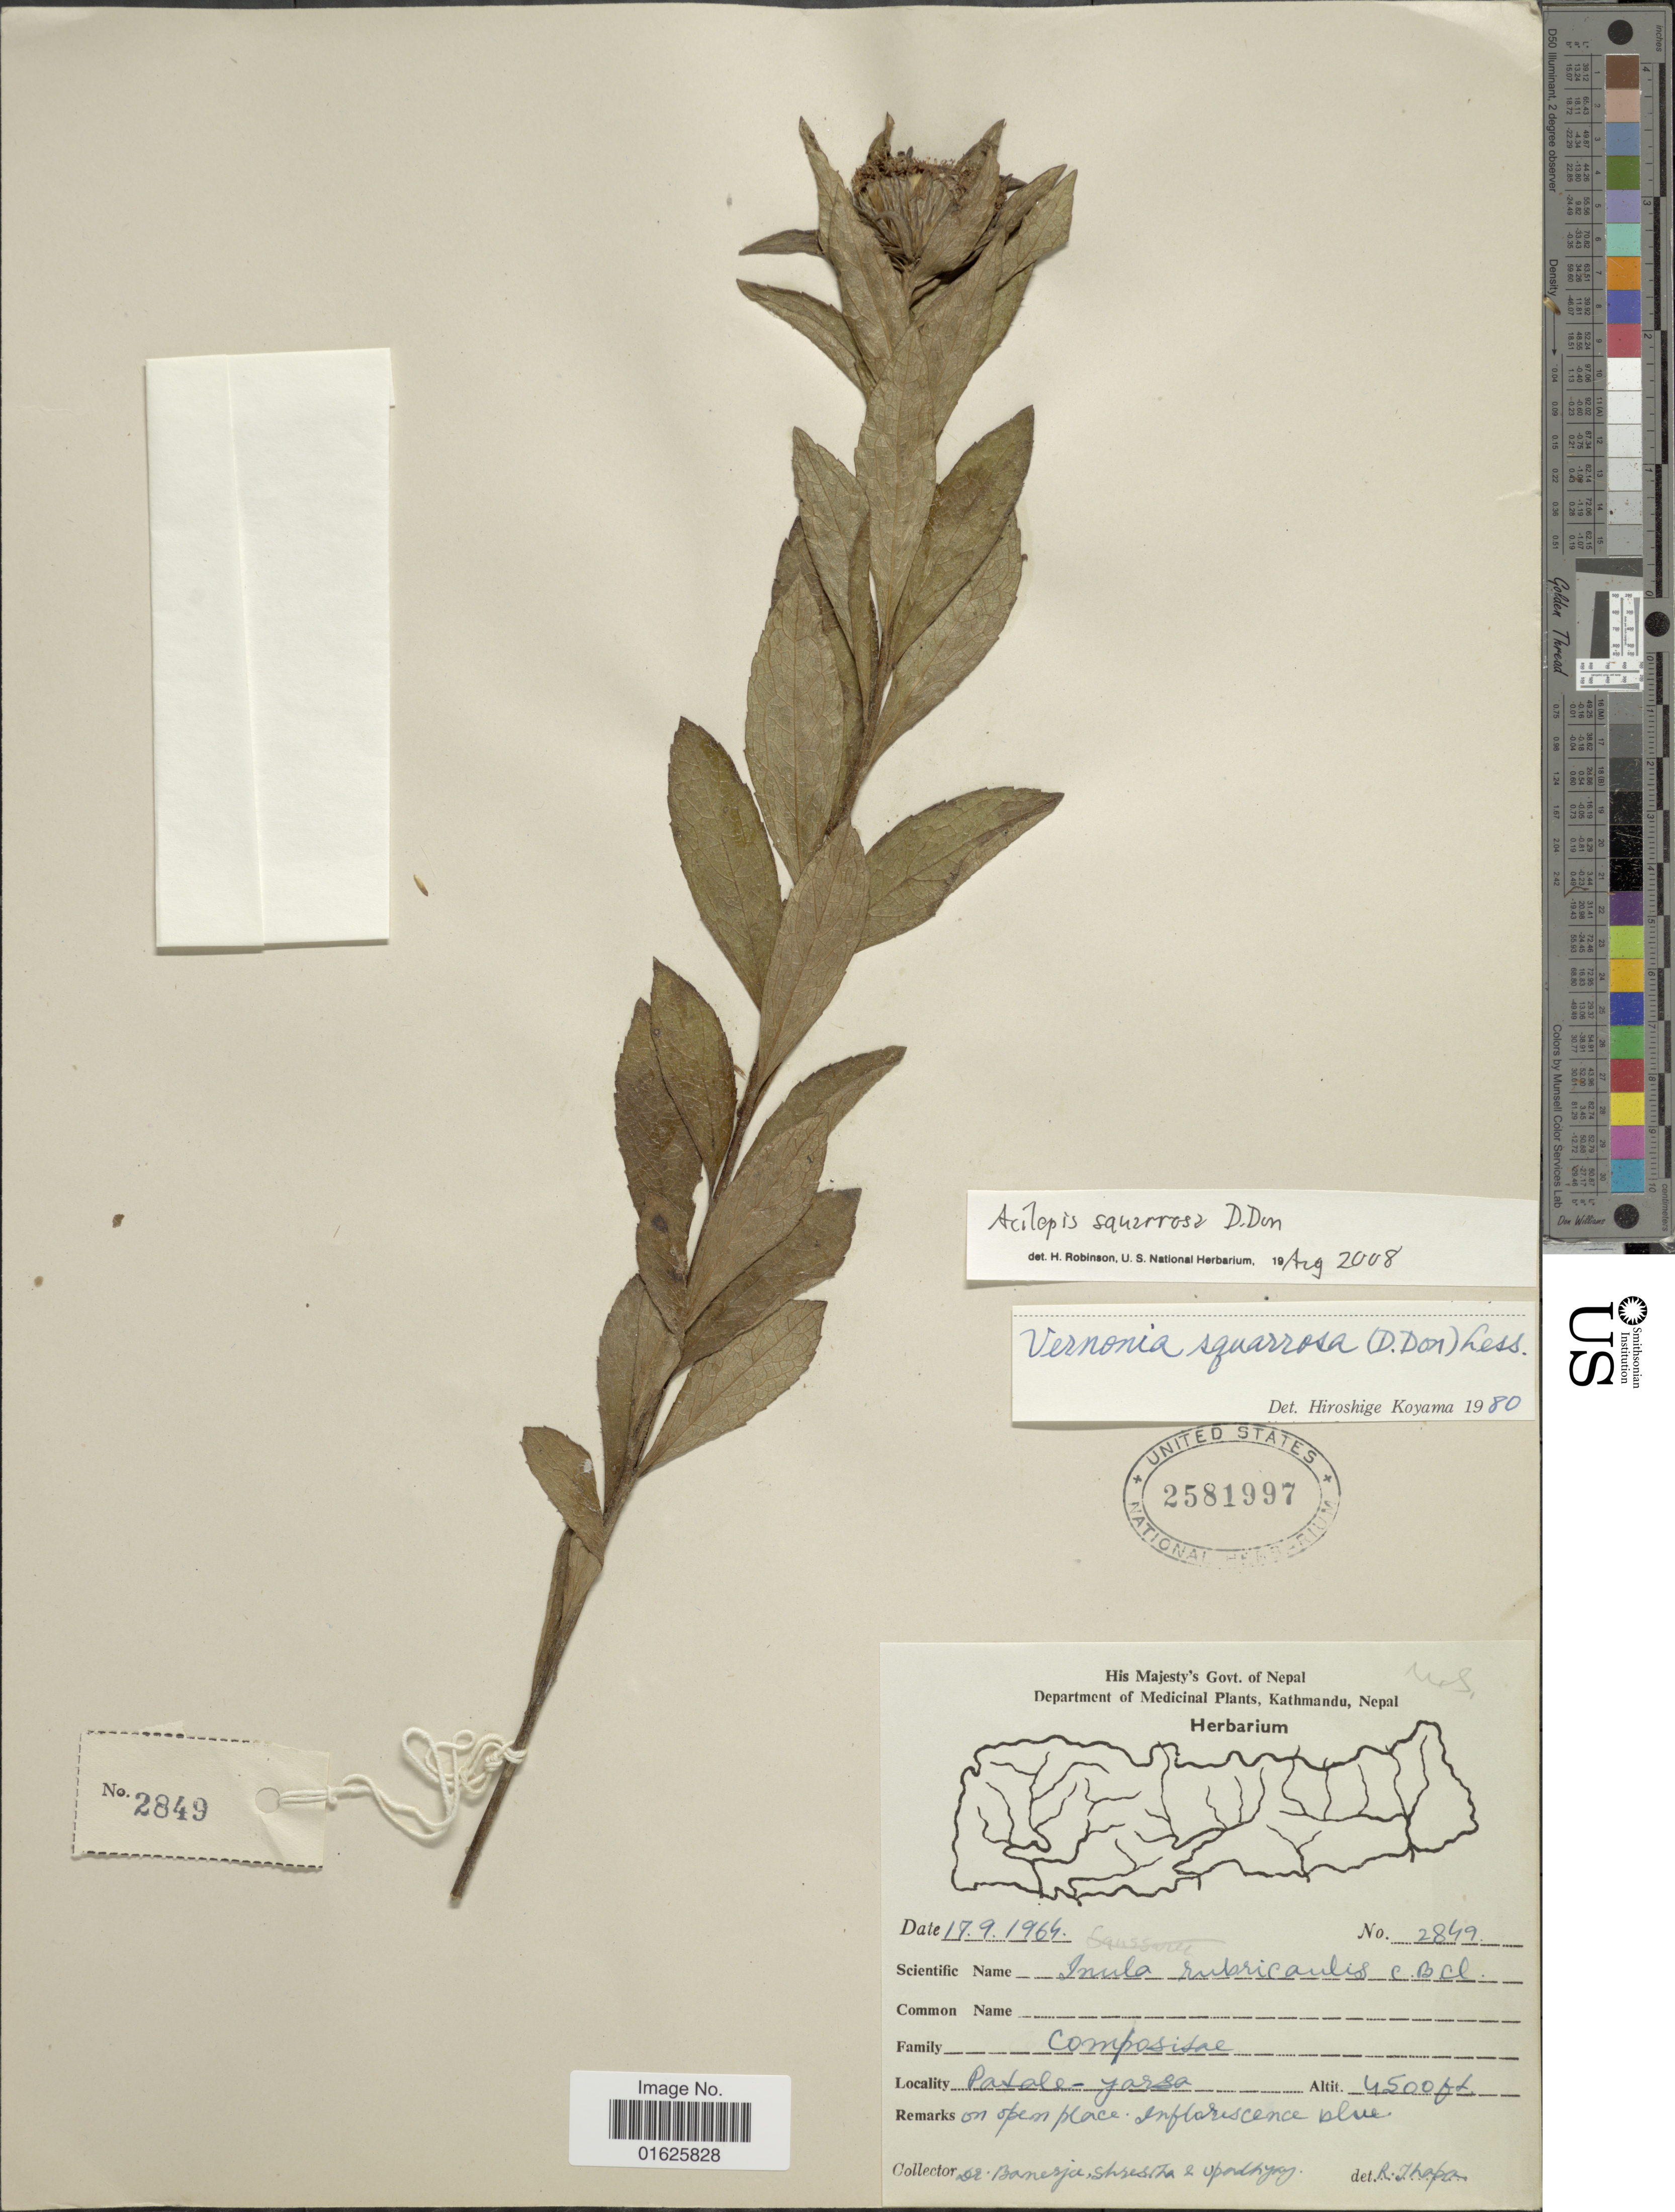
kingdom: Plantae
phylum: Tracheophyta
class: Magnoliopsida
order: Asterales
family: Asteraceae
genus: Acilepis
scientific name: Acilepis squarrosa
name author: D. Don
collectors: -. Banerjee, -. Shrestha & Upadhyay, --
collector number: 2849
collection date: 1964-09-17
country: Nepal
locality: Patale-Jarsa [interpreted]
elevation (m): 1372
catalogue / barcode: US 2581997